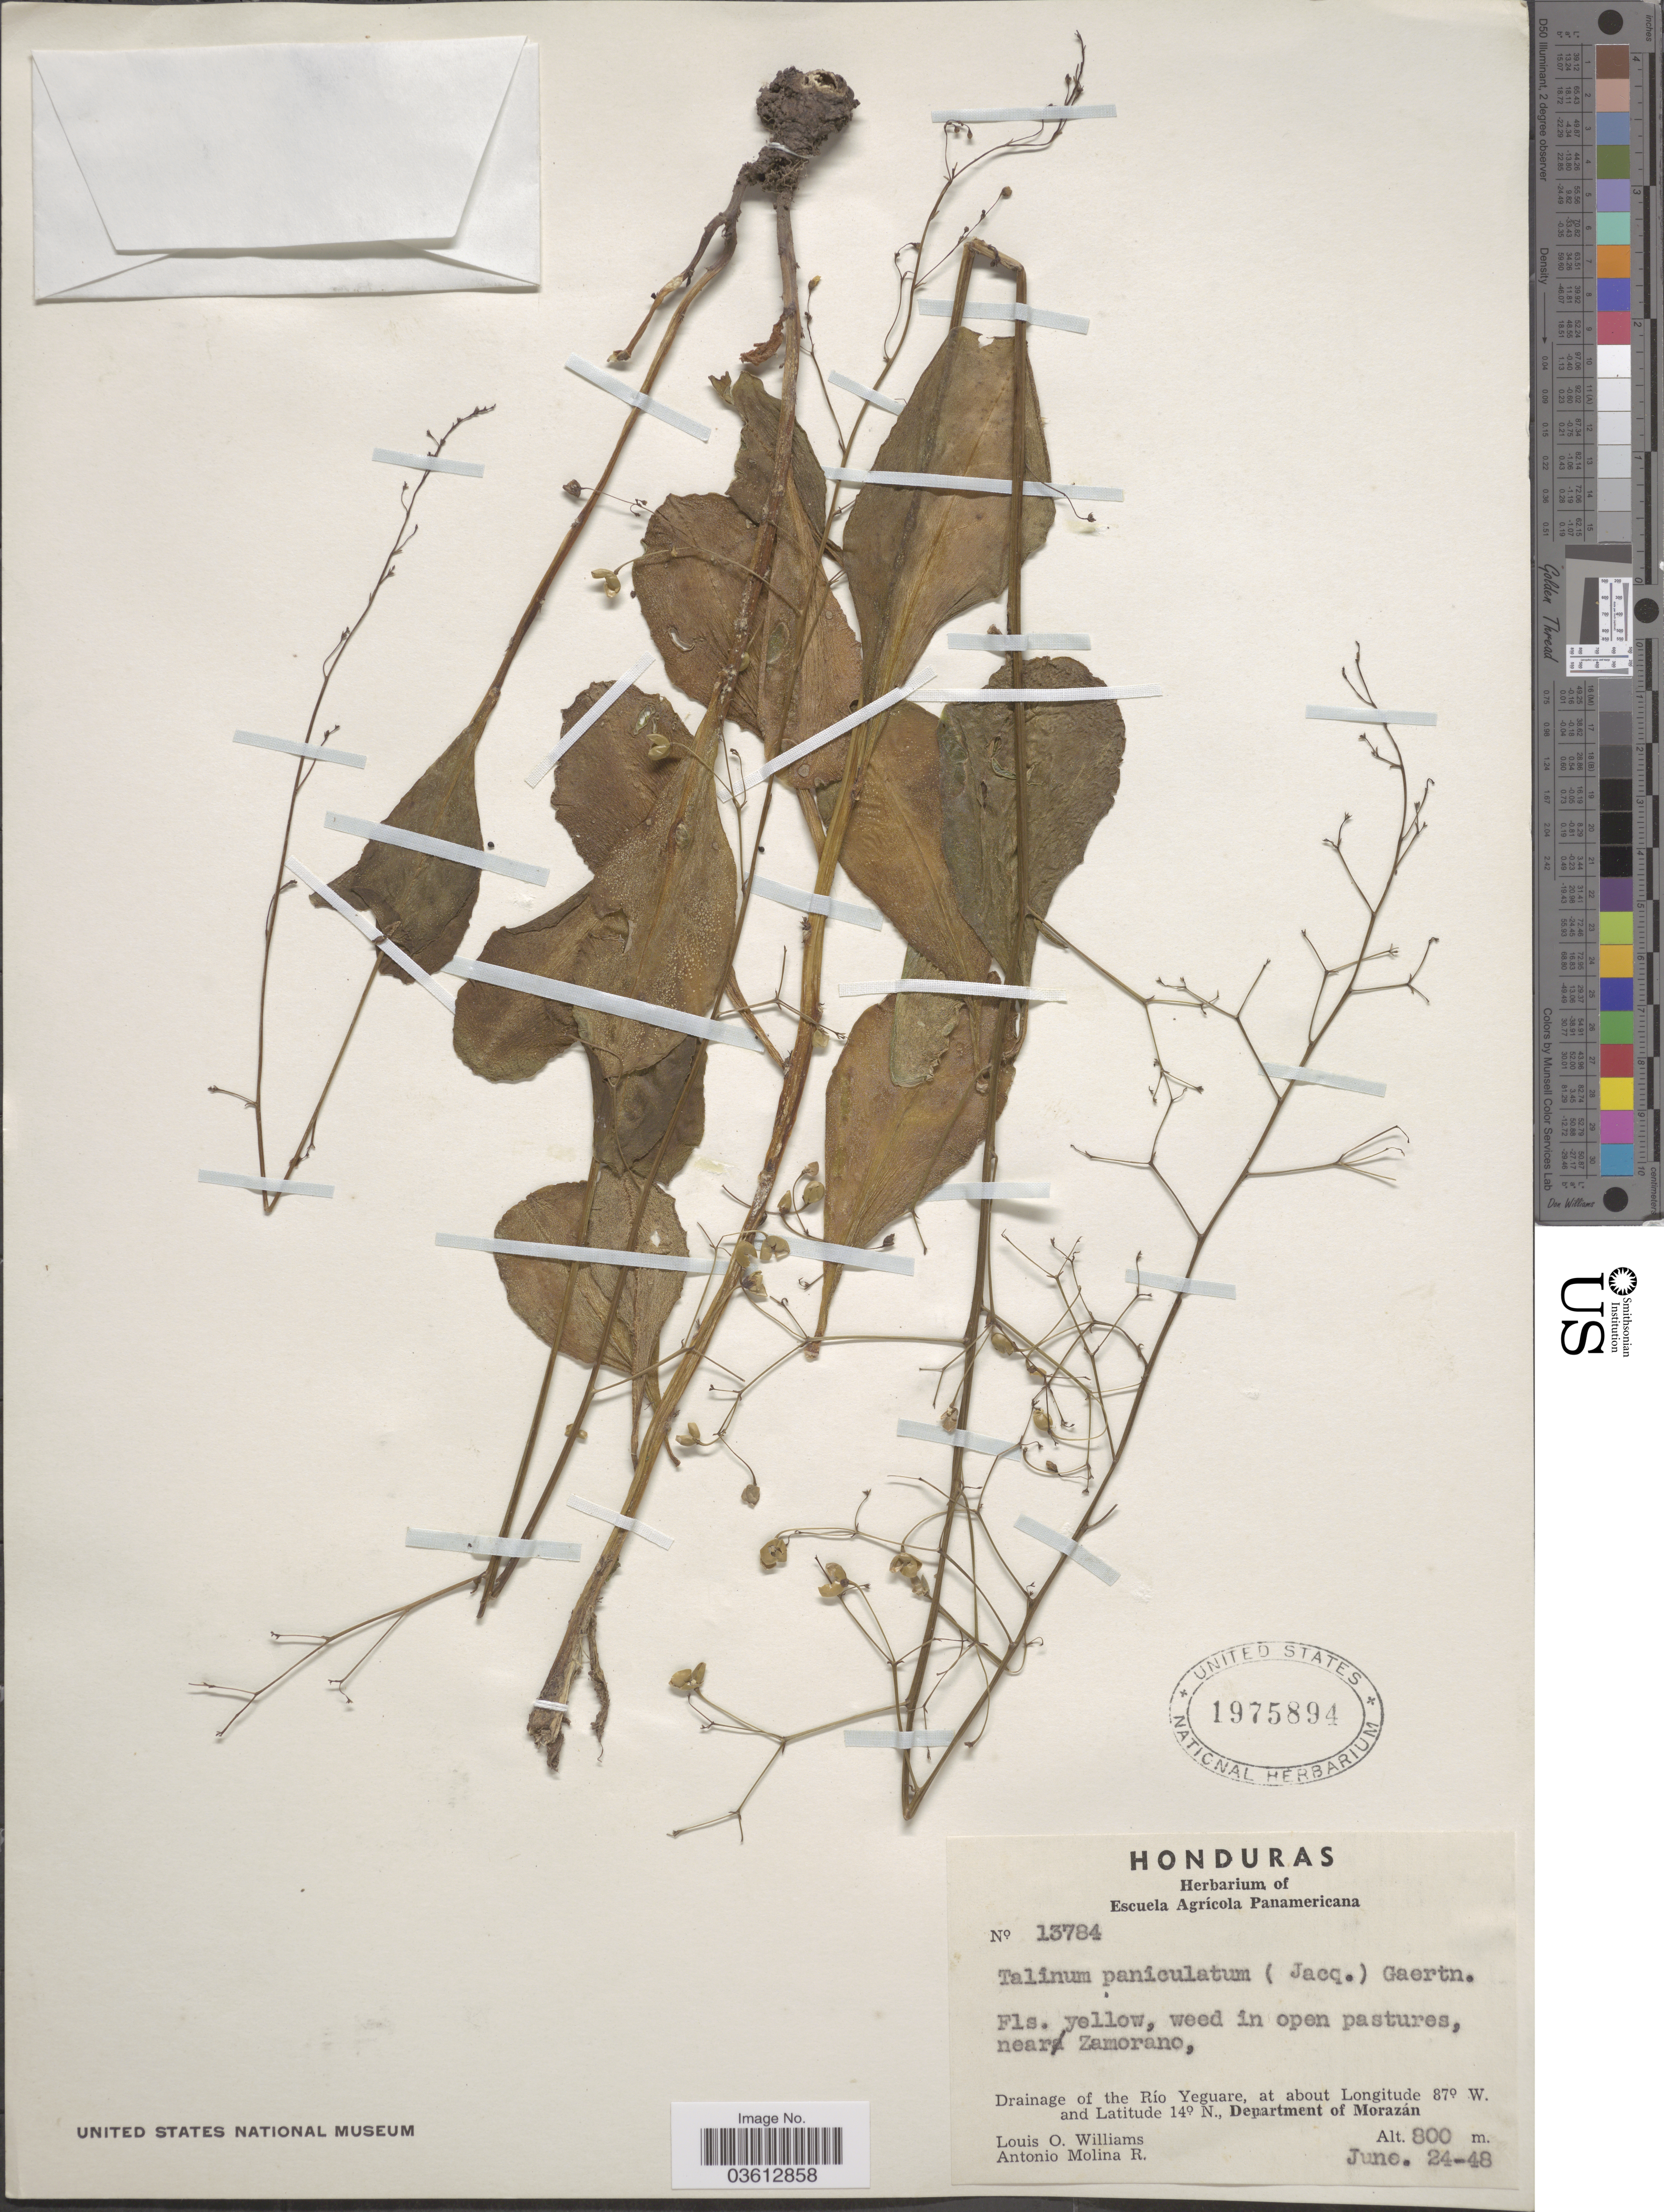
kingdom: Plantae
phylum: Tracheophyta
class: Magnoliopsida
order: Caryophyllales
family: Talinaceae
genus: Talinum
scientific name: Talinum paniculatum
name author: (Jacq.) Gaertn.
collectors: L. O. Williams & A. Molina R.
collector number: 13784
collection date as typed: Transcribed d/m/y: 24/6/48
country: Honduras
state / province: Fco. Morazán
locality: Near Zamorano. Drainage of the Río Yeguare. Department of Morazán.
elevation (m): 800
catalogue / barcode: US 1975894